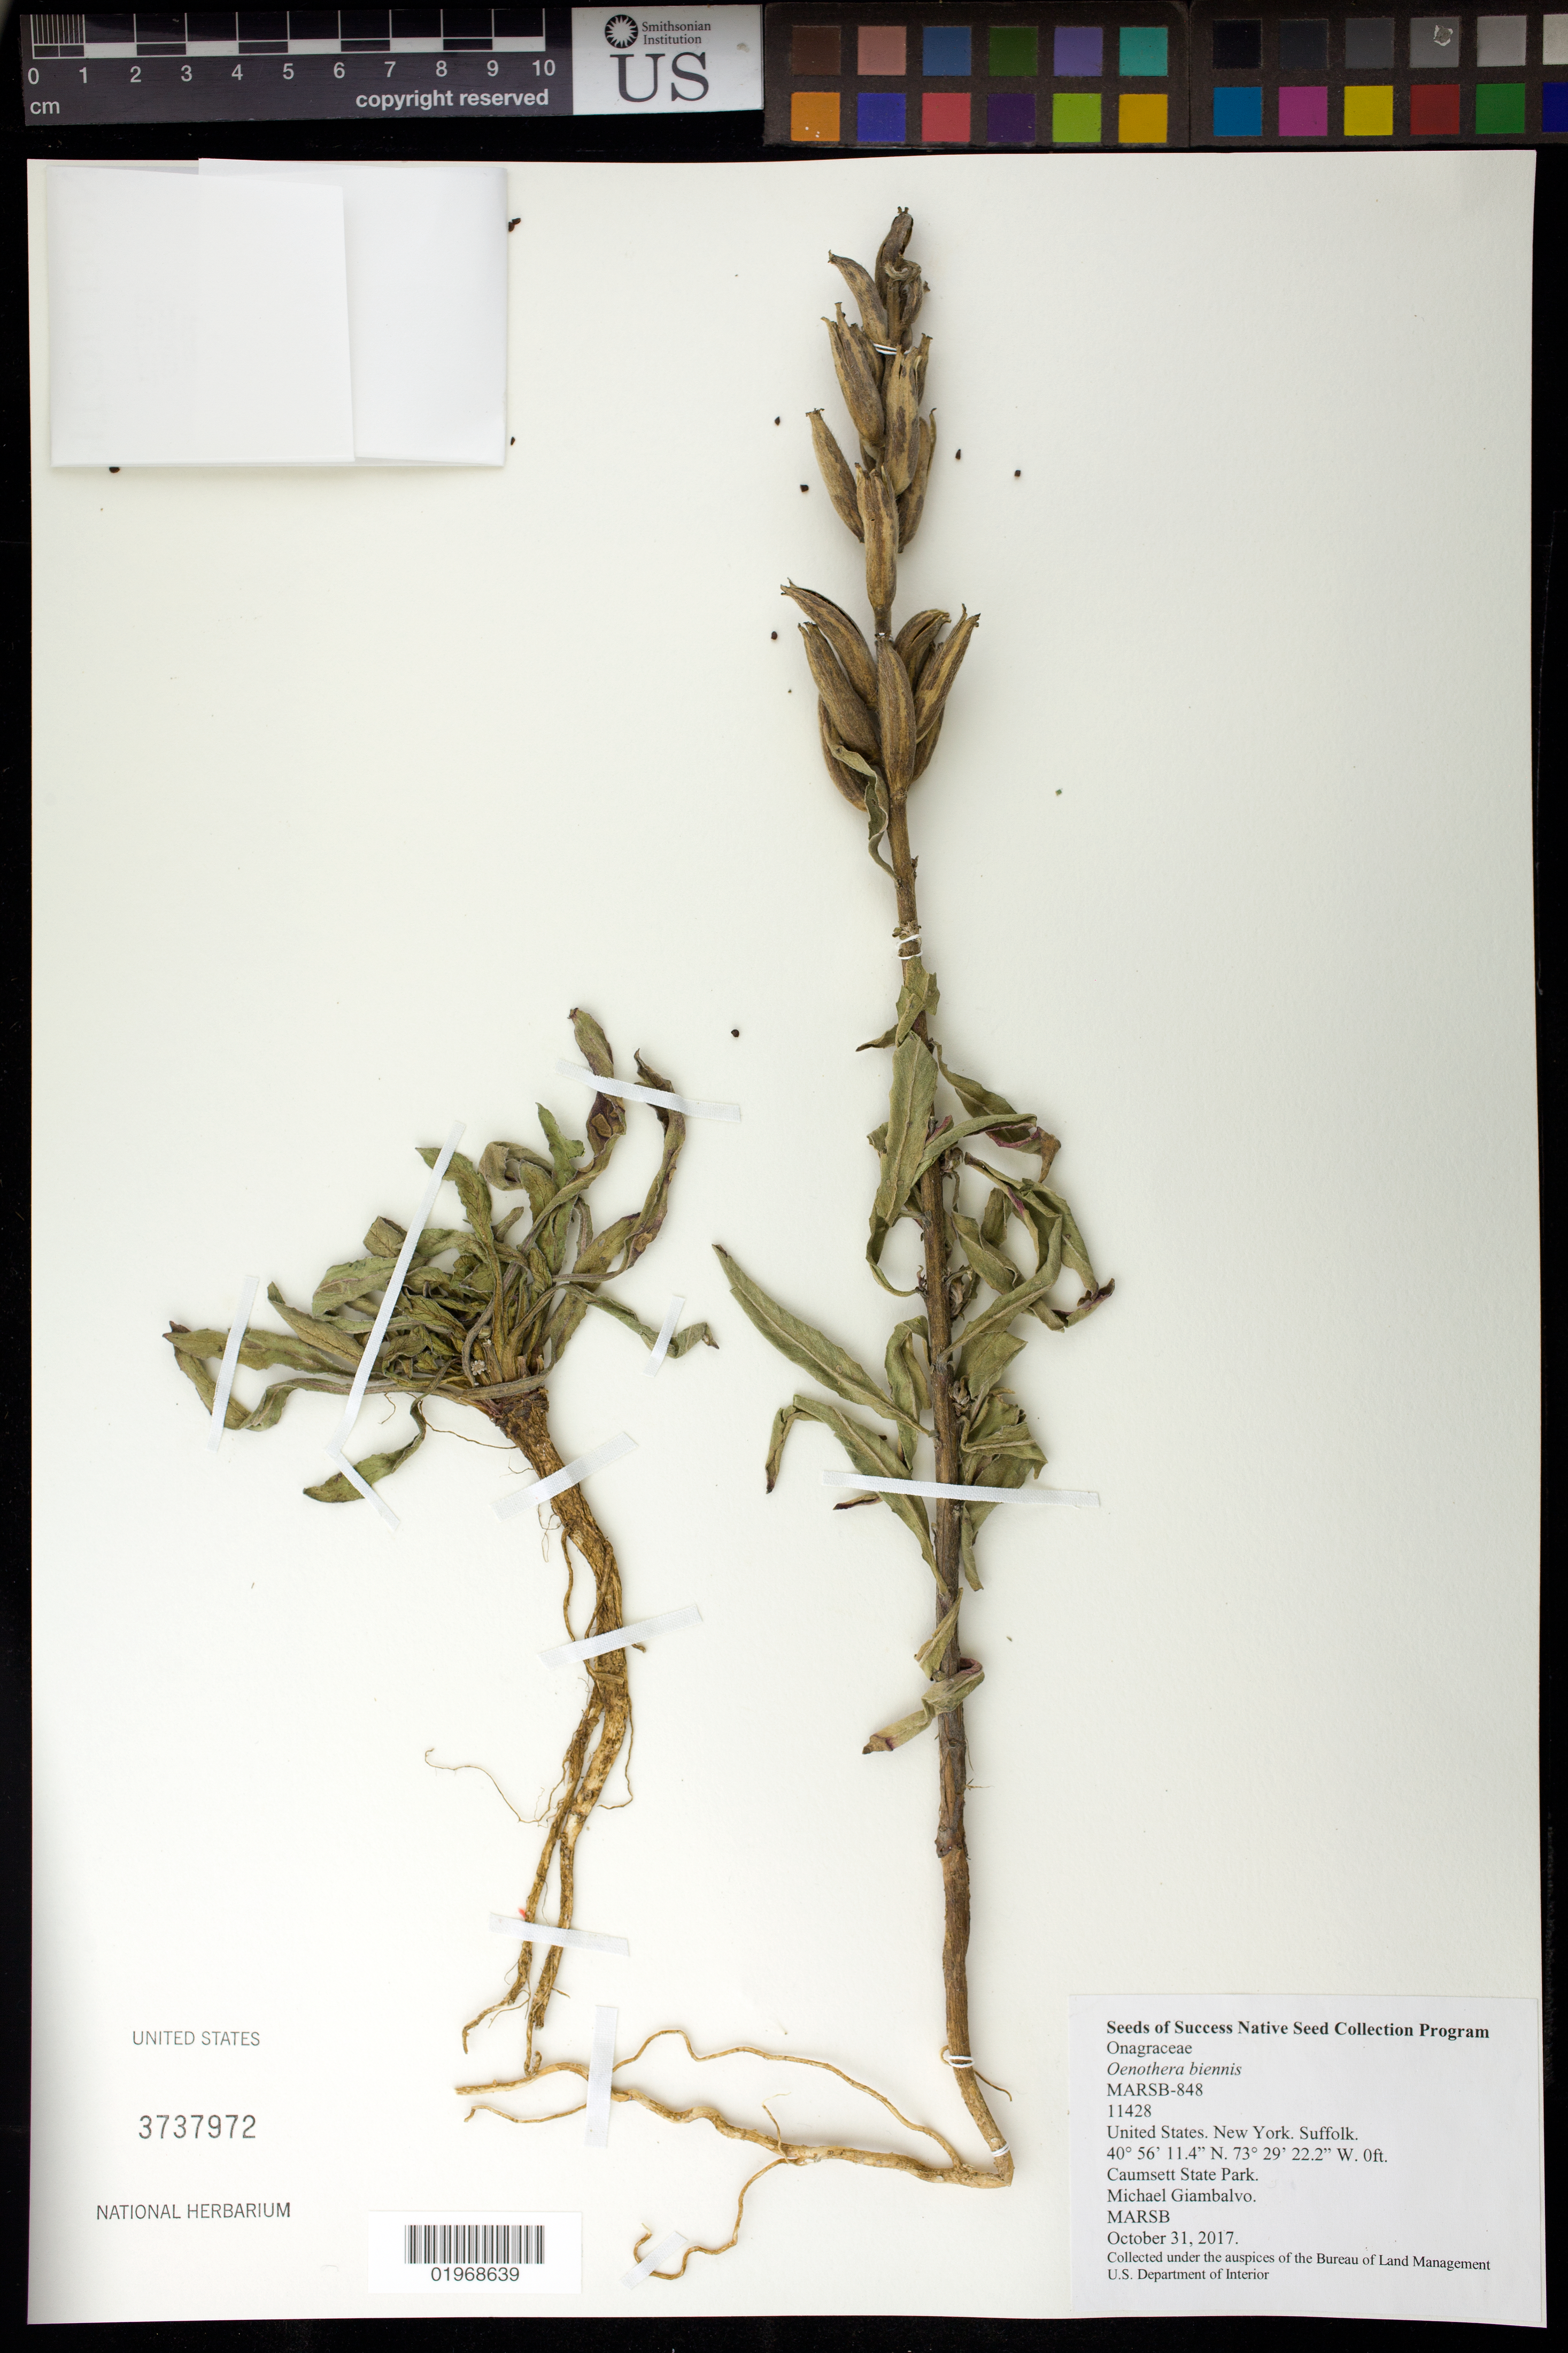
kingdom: Plantae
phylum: Tracheophyta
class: Magnoliopsida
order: Myrtales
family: Onagraceae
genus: Oenothera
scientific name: Oenothera biennis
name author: L.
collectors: M. Giambalvo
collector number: MARSB-848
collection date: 2017-10-31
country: United States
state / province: New York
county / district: Suffolk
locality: Caumsett State Park, Fisherman's Beach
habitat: Rocky Atlantic Beach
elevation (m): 0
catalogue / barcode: US 3737972